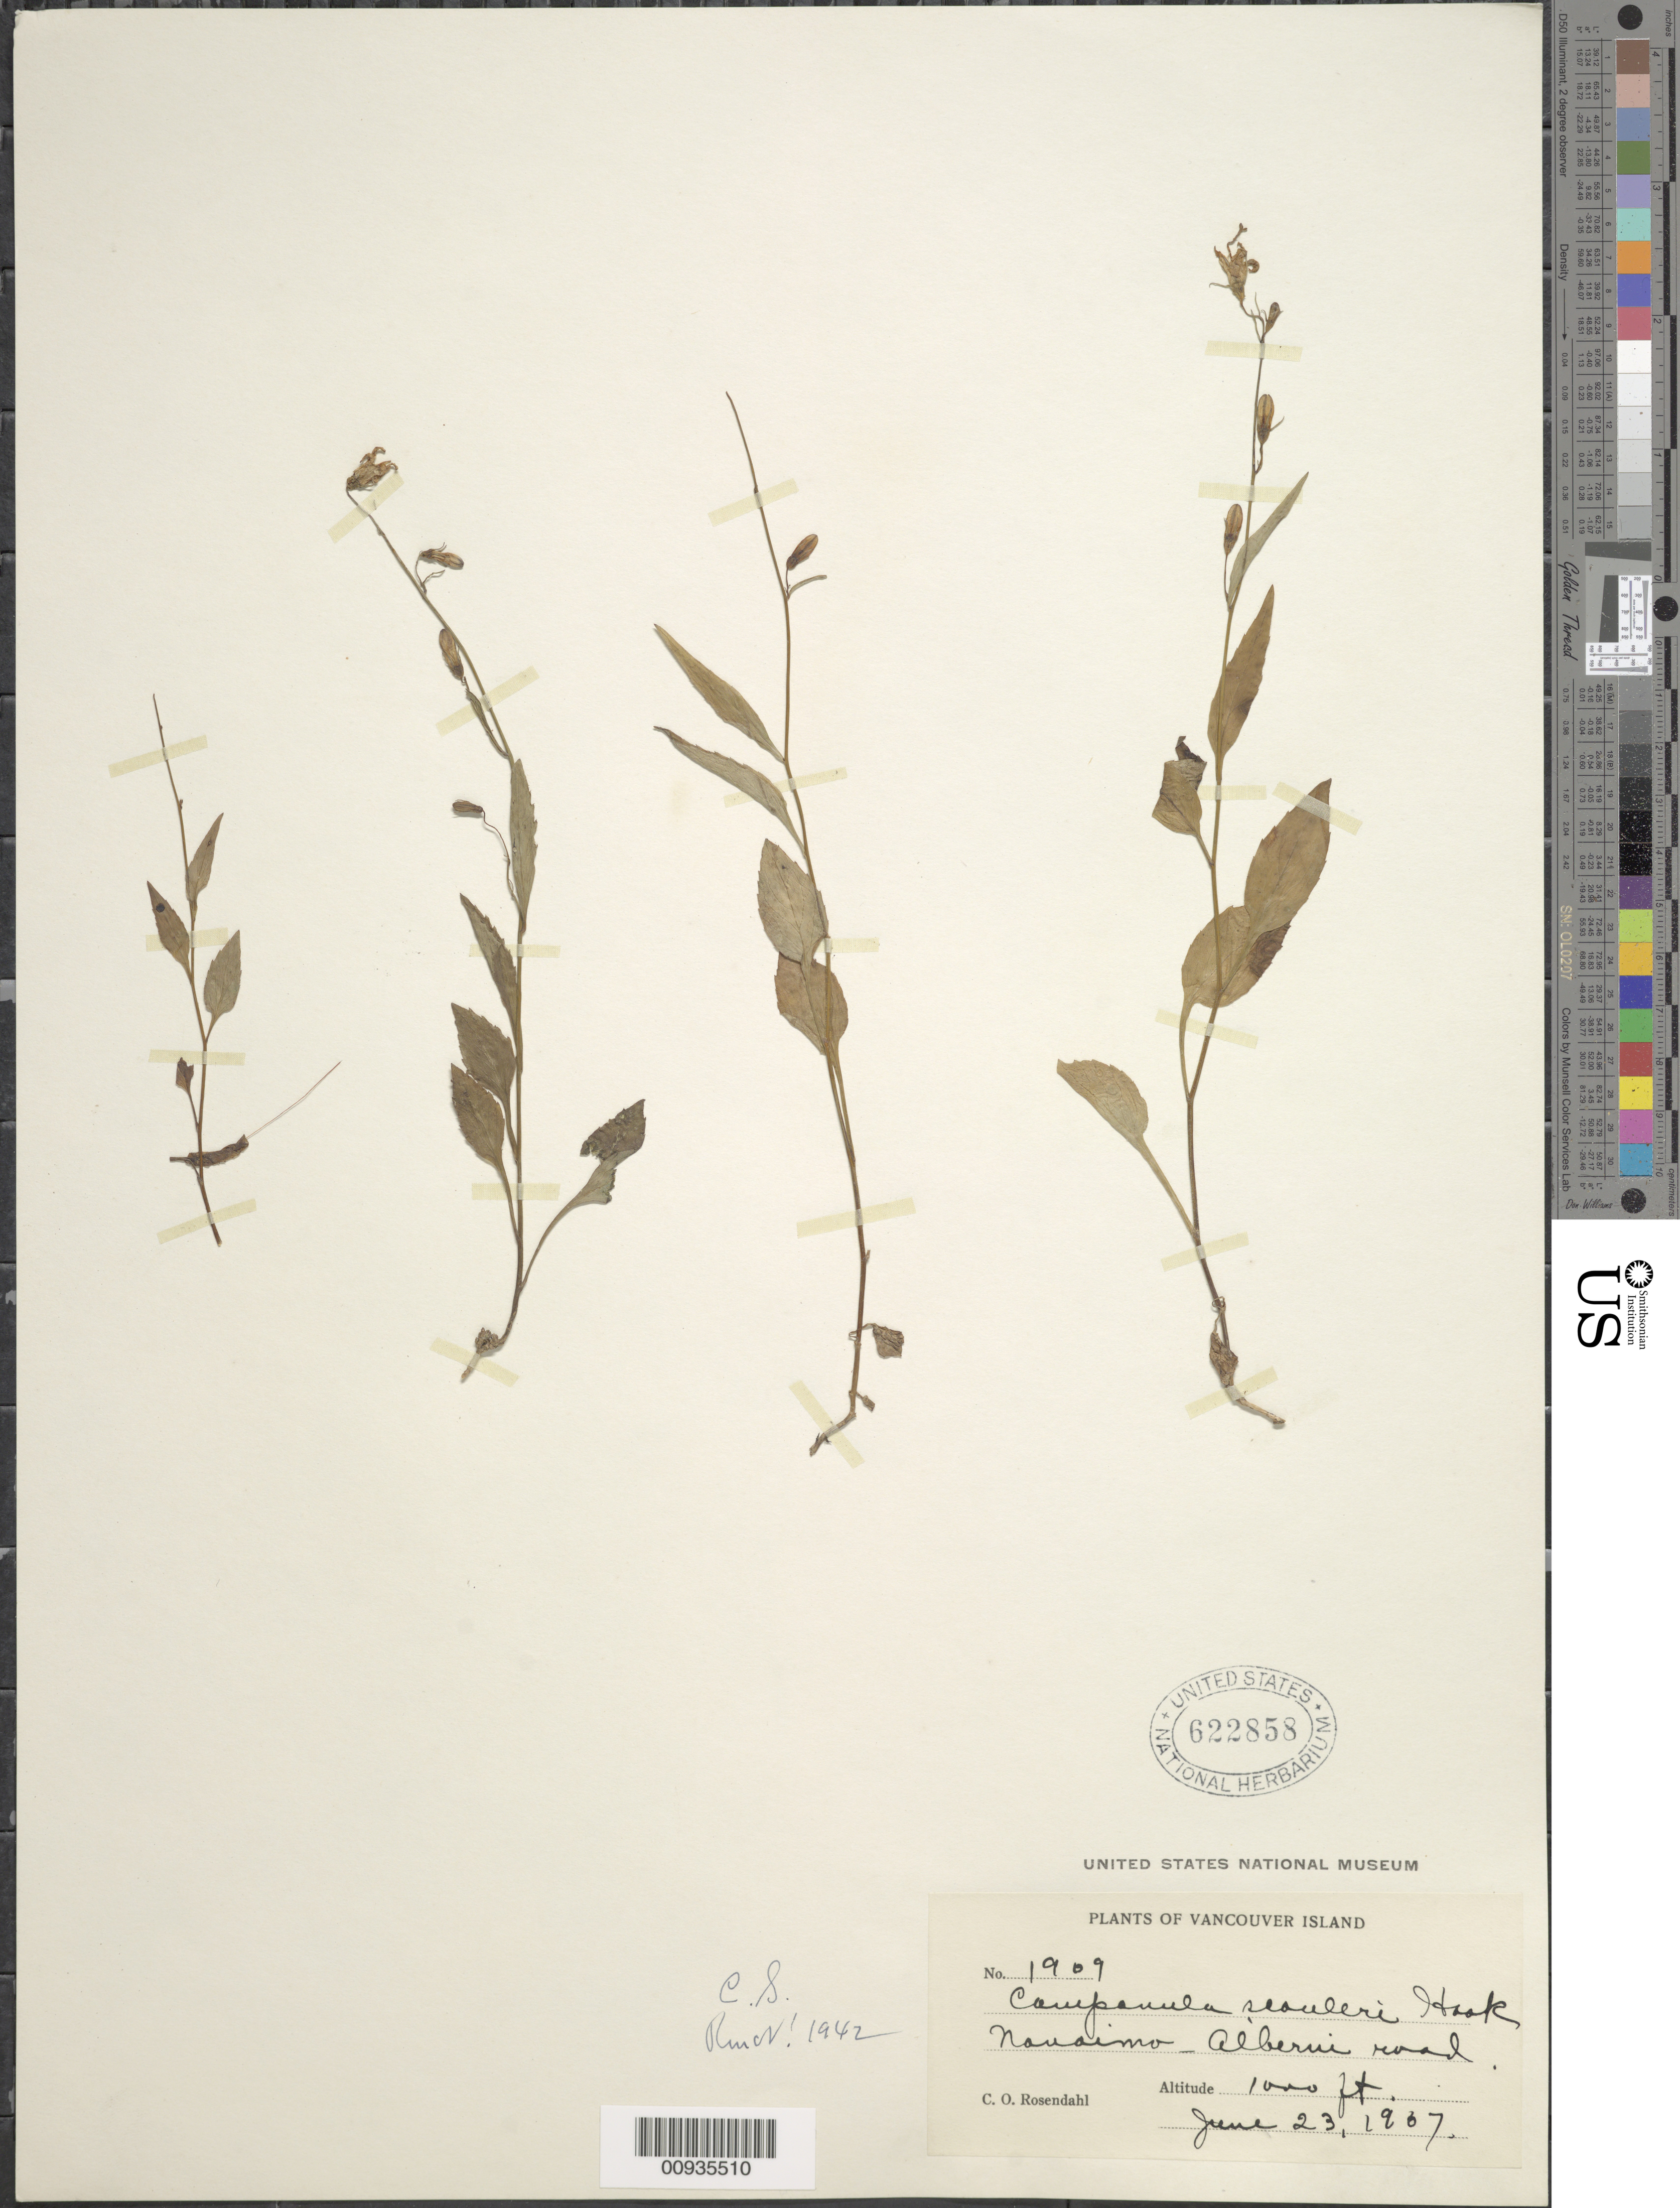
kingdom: Plantae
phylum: Tracheophyta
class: Magnoliopsida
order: Asterales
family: Campanulaceae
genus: Campanula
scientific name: Campanula scouleri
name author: Hook.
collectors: C. O. Rosendahl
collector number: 1909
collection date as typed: June 23, 1967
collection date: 1967-06-23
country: Canada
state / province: British Columbia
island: Vancouver Island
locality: Nanaimo-Alberni Road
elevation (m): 305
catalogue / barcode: US 622858